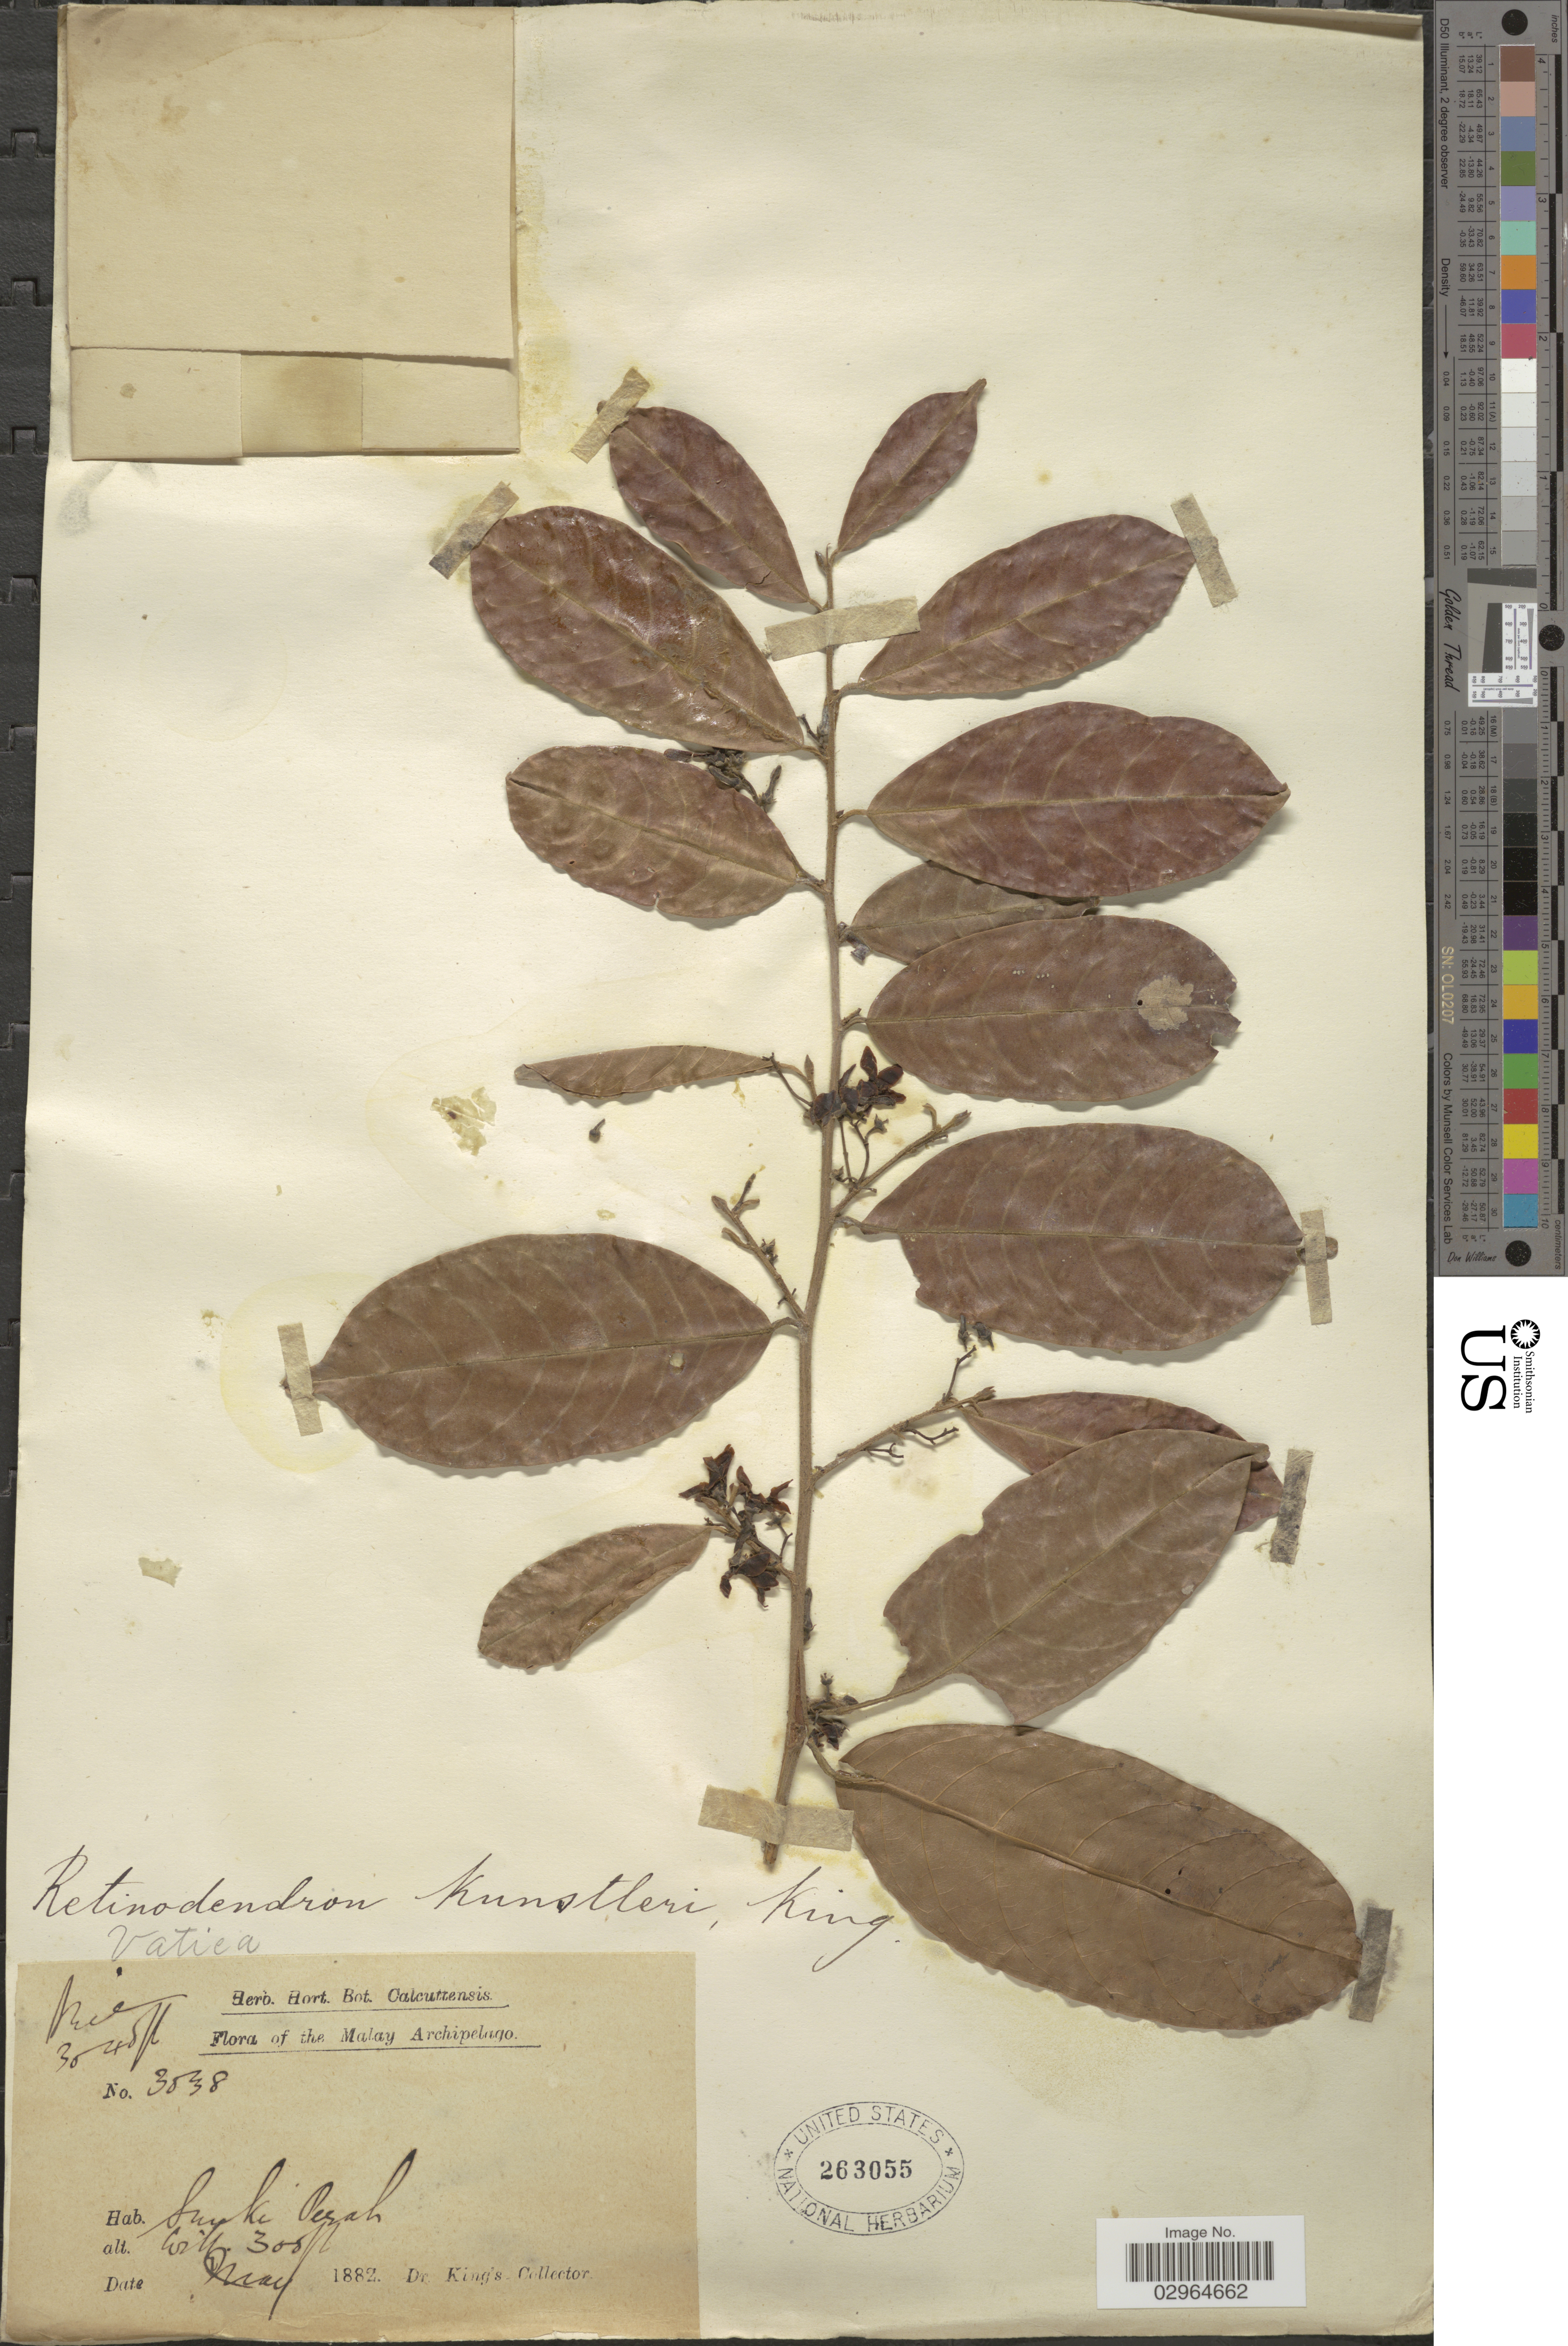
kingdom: Plantae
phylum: Tracheophyta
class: Magnoliopsida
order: Malvales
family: Dipterocarpaceae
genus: Vatica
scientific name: Vatica kunstleri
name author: Brandis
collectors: Dr. King's collector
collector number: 3038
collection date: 1882-05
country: Malaysia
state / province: Perak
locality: Sunki Perak. Malay Archipelago.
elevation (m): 91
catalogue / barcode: US 263055